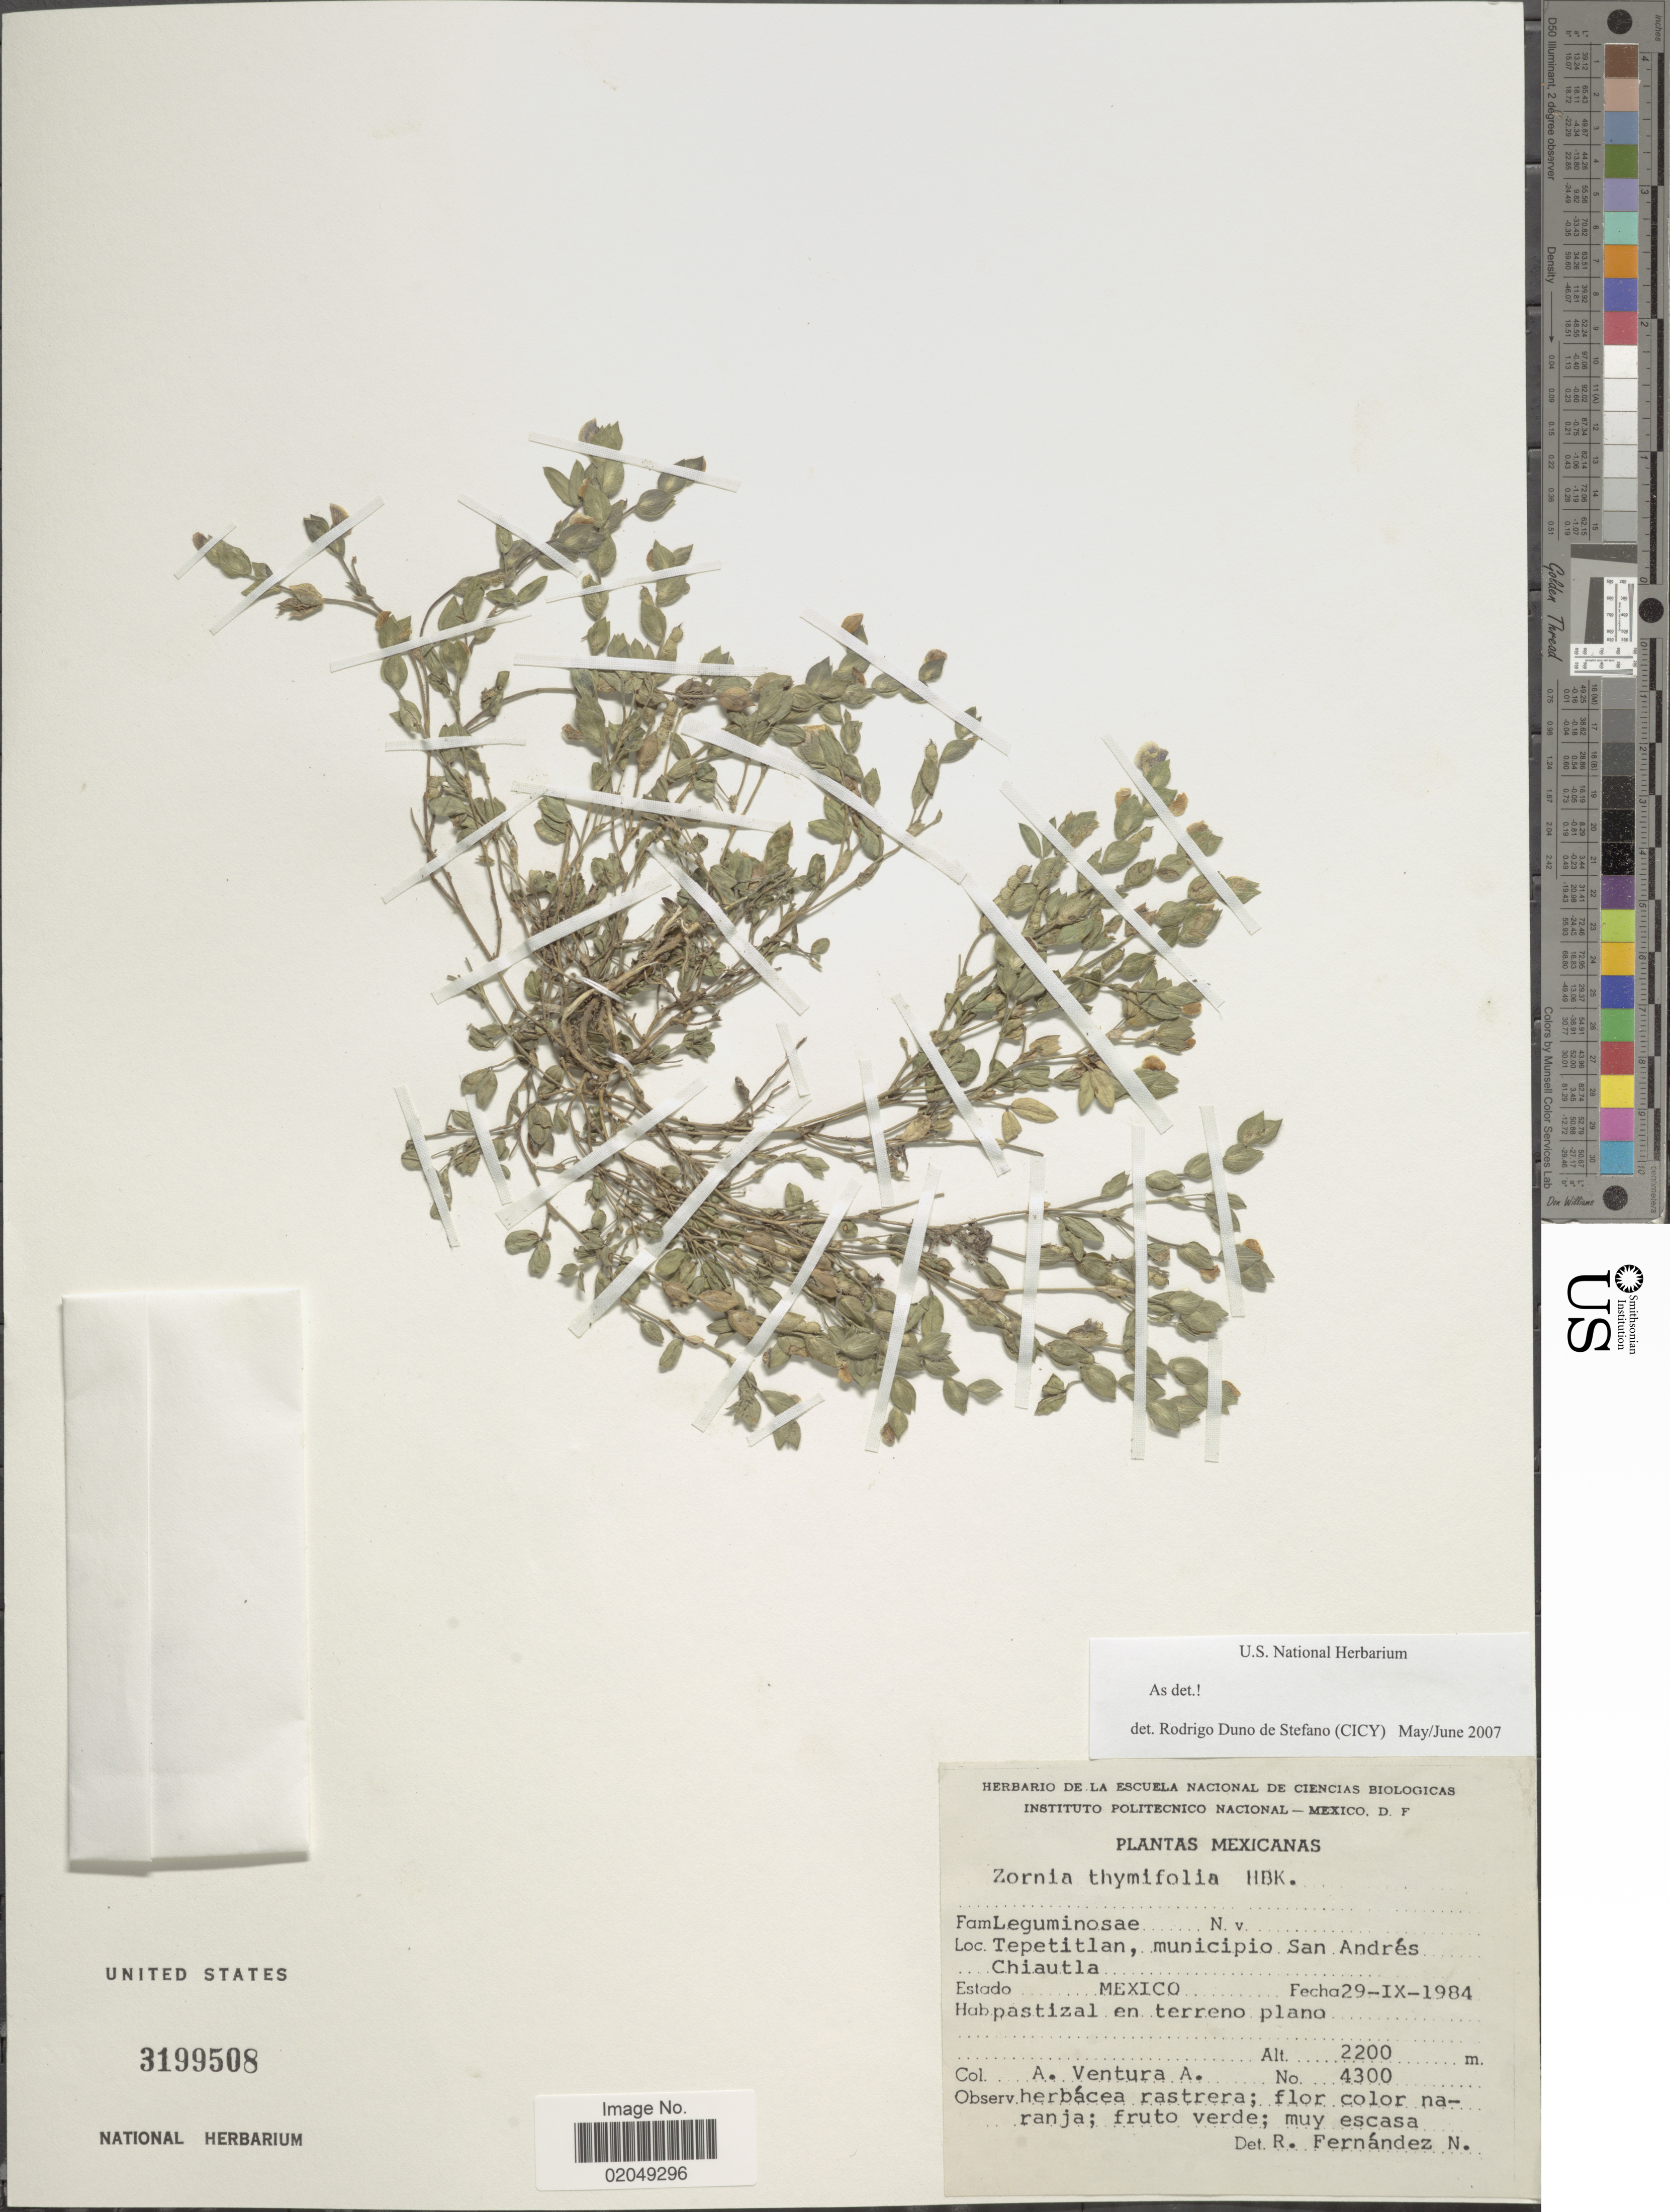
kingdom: Plantae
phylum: Tracheophyta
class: Magnoliopsida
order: Fabales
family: Fabaceae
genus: Zornia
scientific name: Zornia thymifolia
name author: Kunth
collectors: A. Ventura A.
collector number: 4300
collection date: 1984-09-29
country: Mexico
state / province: México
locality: Tepetitlan, municipio San Andres Chiautla, pastizal en terreno plano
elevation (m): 2200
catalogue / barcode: US 3199508